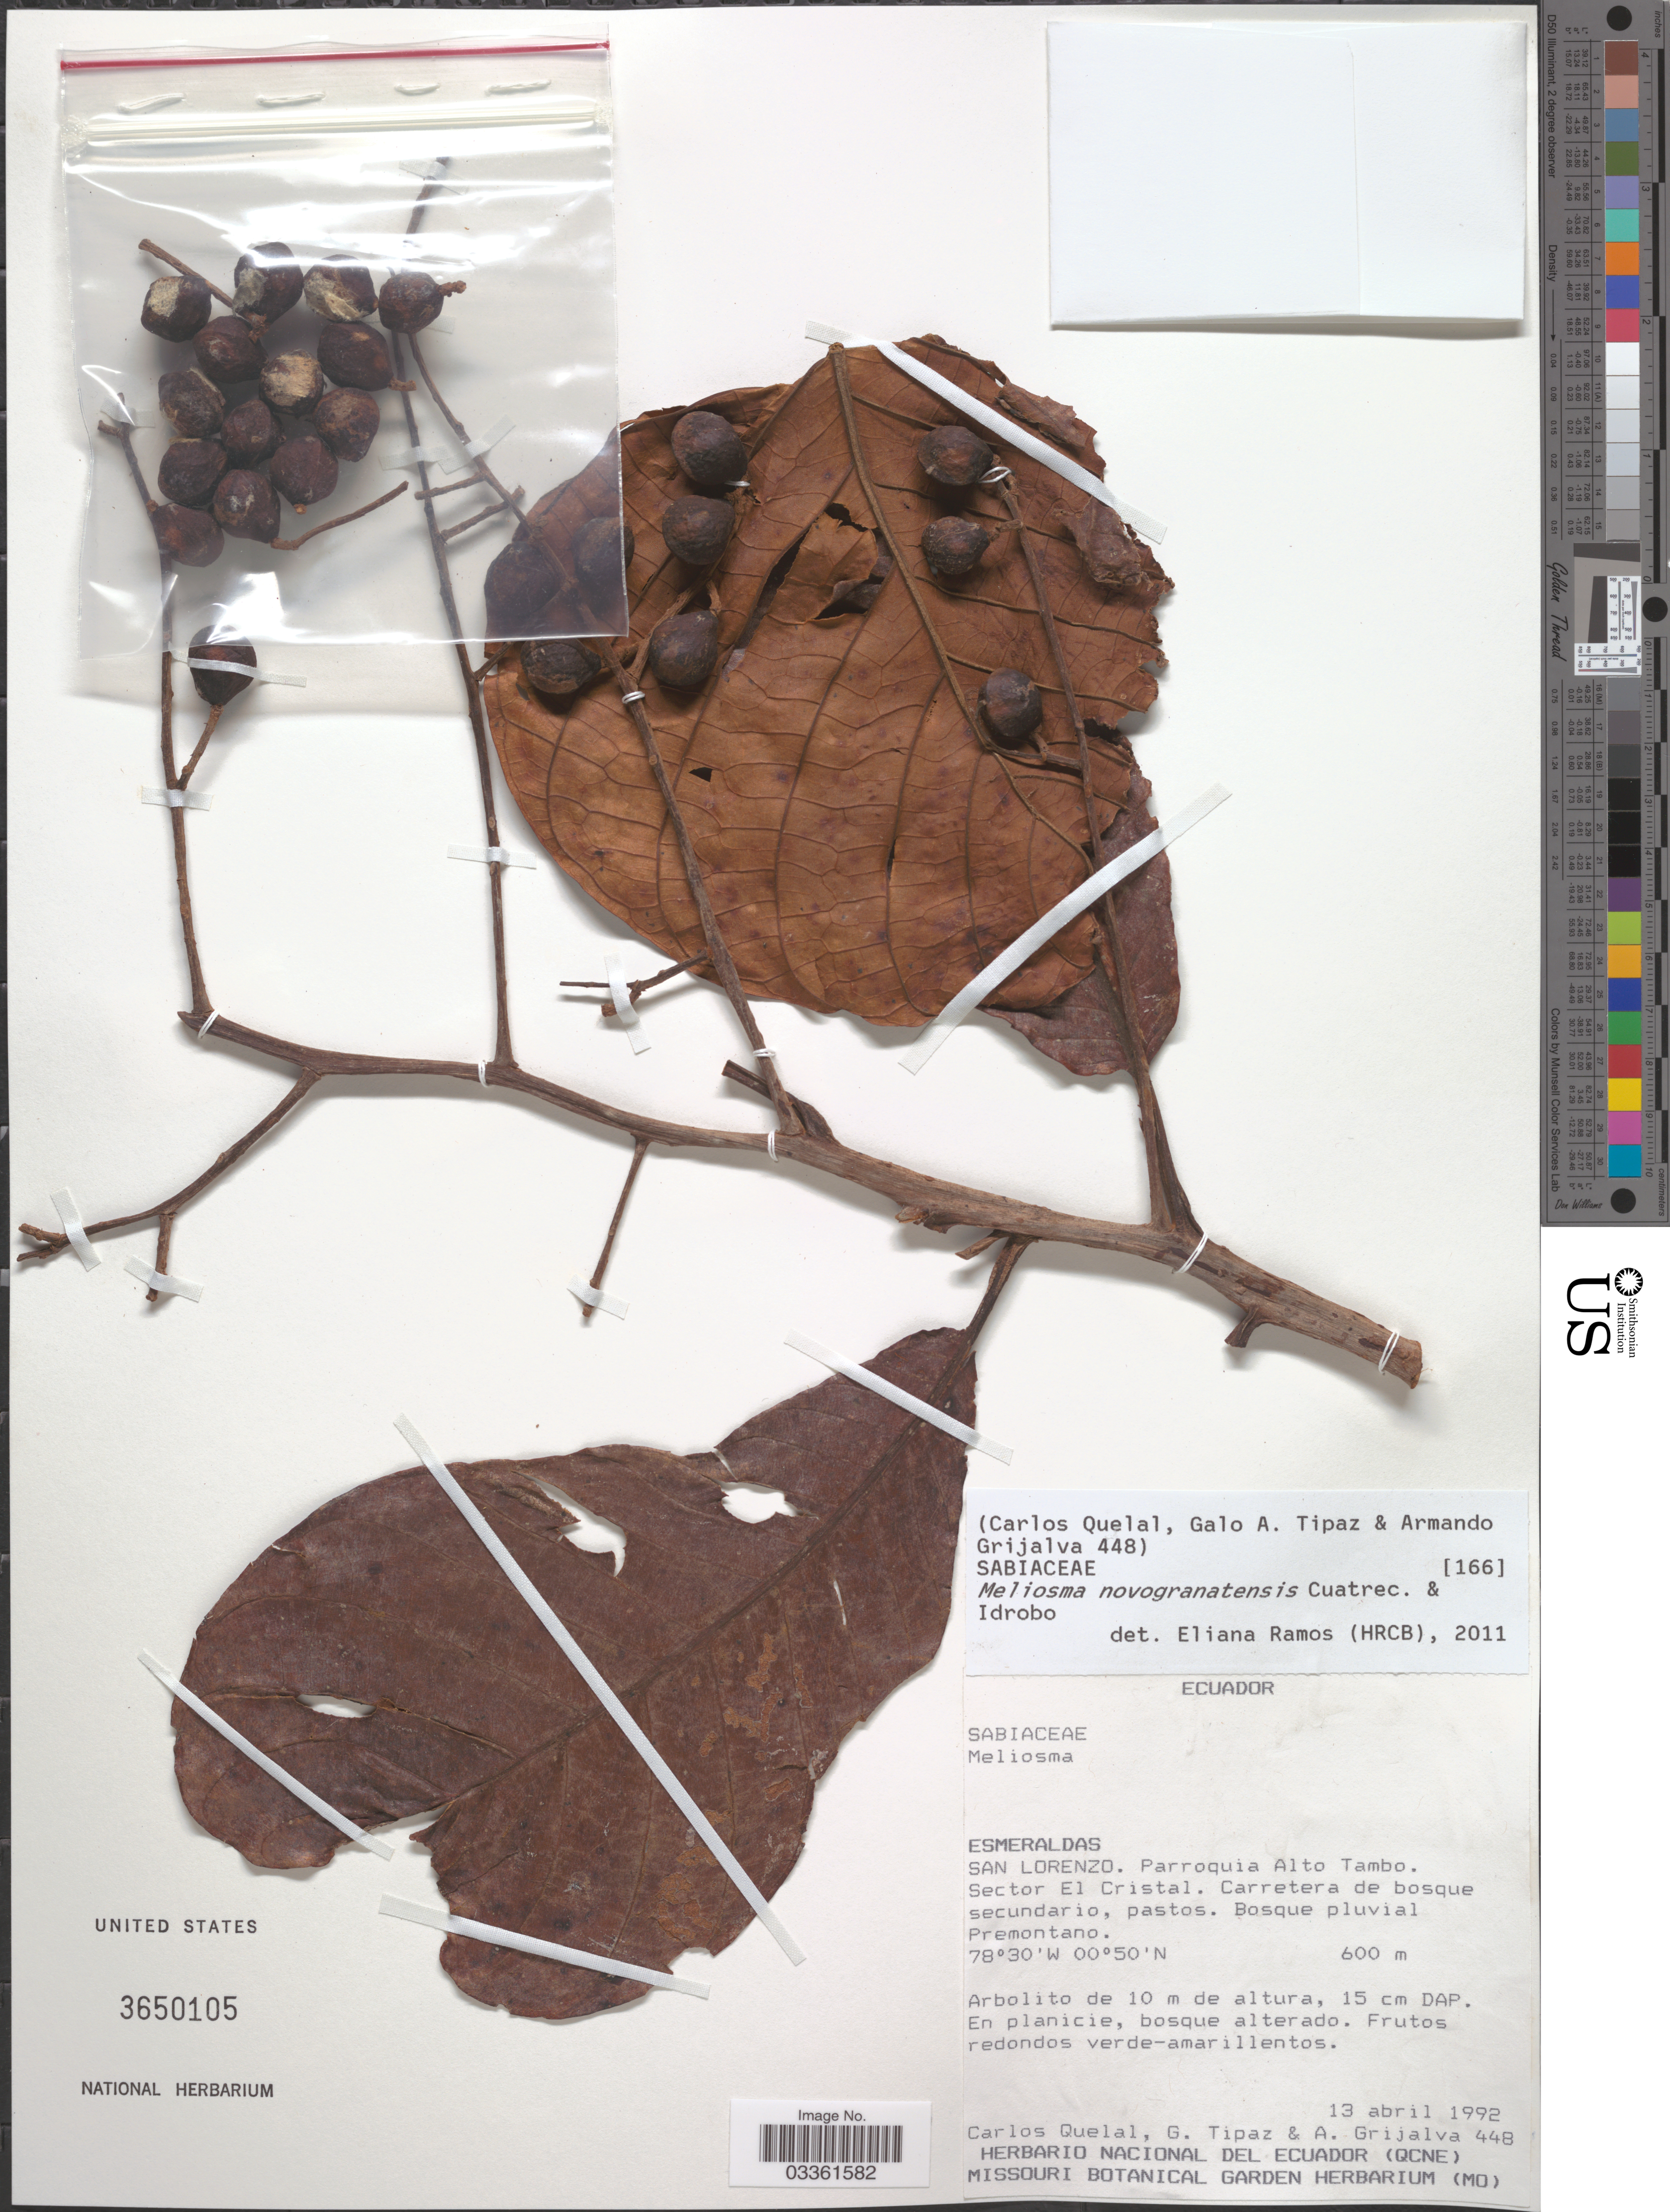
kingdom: Plantae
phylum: Tracheophyta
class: Magnoliopsida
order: Proteales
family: Sabiaceae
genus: Meliosma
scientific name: Meliosma novogranatensis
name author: Cuatrec. & Idrobo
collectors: C. Quelal, G. Tipaz & A. Grijalva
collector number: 448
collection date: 1992-04-13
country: Ecuador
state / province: Esmeraldas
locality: San Lorenzo. Parroquia Alto Tambo. Sector El Cristal. Carretera de bosque secundario.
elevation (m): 600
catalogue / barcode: US 3650105